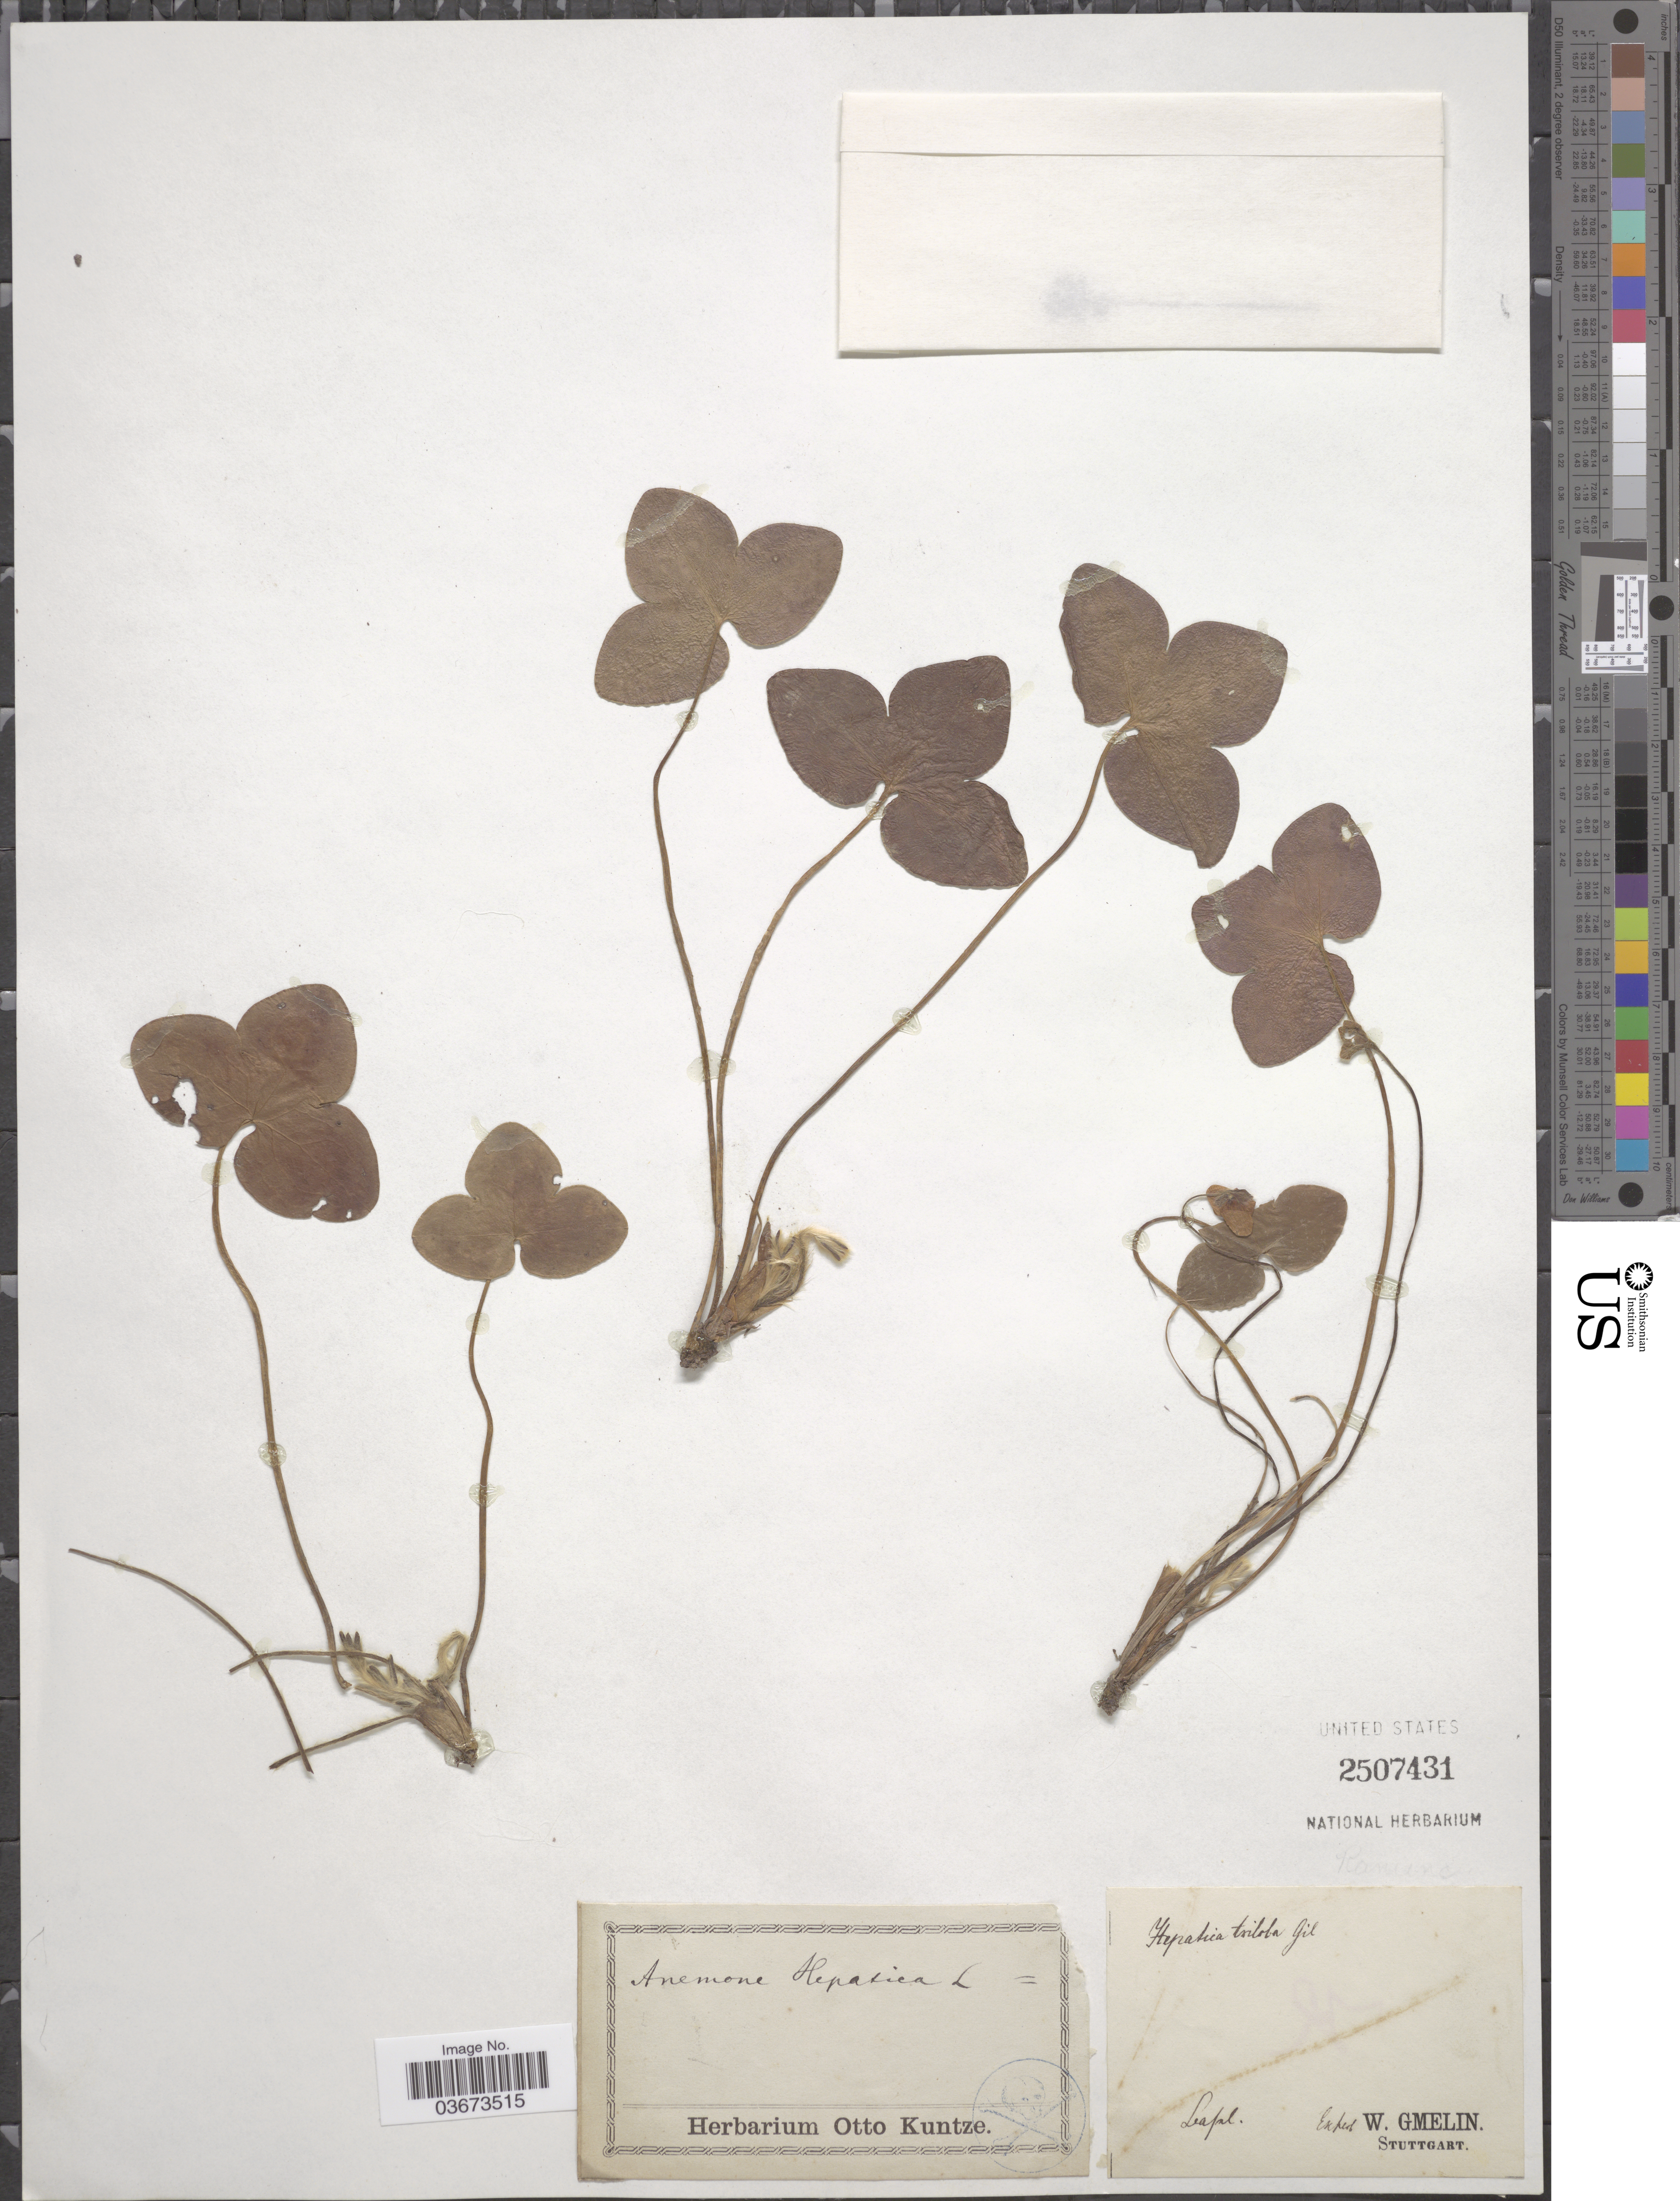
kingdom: Plantae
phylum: Tracheophyta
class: Magnoliopsida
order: Ranunculales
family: Ranunculaceae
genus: Anemone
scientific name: Anemone hepatica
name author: L.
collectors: W. Gmelin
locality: Leafal. [interpreted] W. Gmelin.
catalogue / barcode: US 2507431